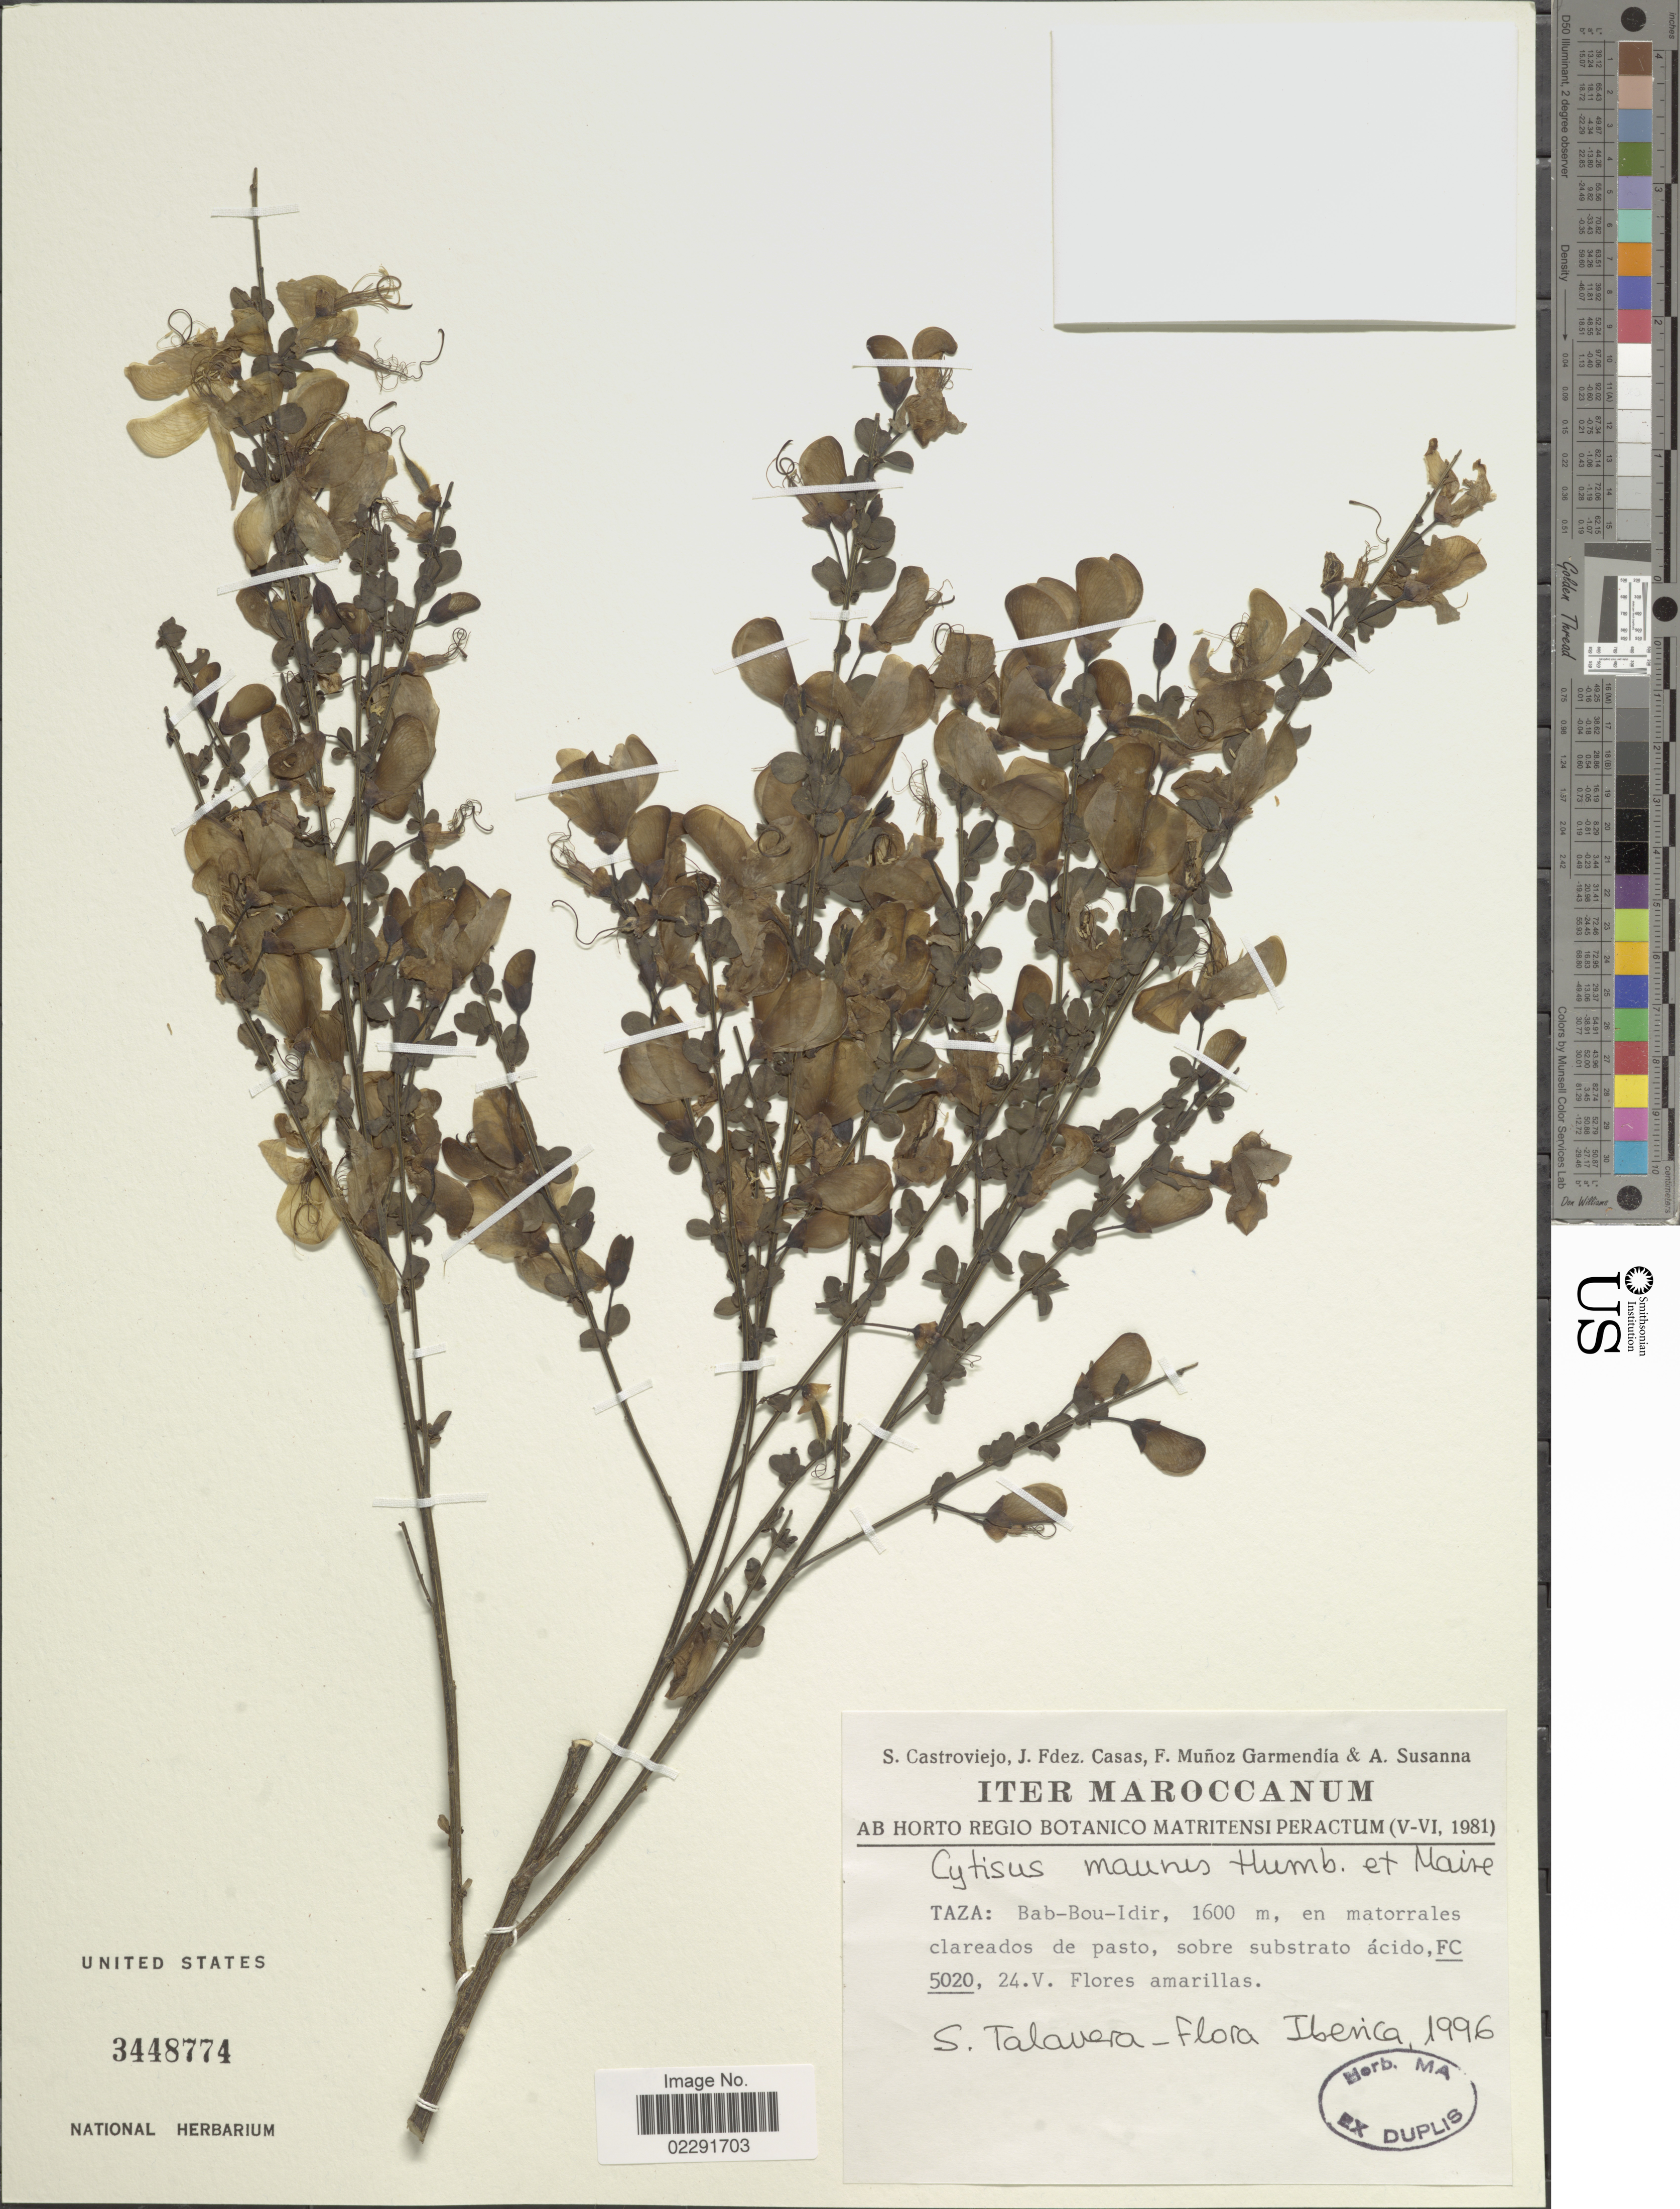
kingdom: Plantae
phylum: Tracheophyta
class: Magnoliopsida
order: Fabales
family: Fabaceae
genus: Cytisus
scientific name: Cytisus grandiflorus subsp. maurus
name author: (Humbert & Maire) Auvray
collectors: S. Castroviejo, J. Casas, F. Muñoz Garmendia & A. Susanna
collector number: FC 5020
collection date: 1981-05-24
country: Morocco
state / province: Taza-Al Hoceima-Taounate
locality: Taza: Bab-Bou-Idir, en matorrales clareados de pasto, sobre substrato acido.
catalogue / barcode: US 3448774